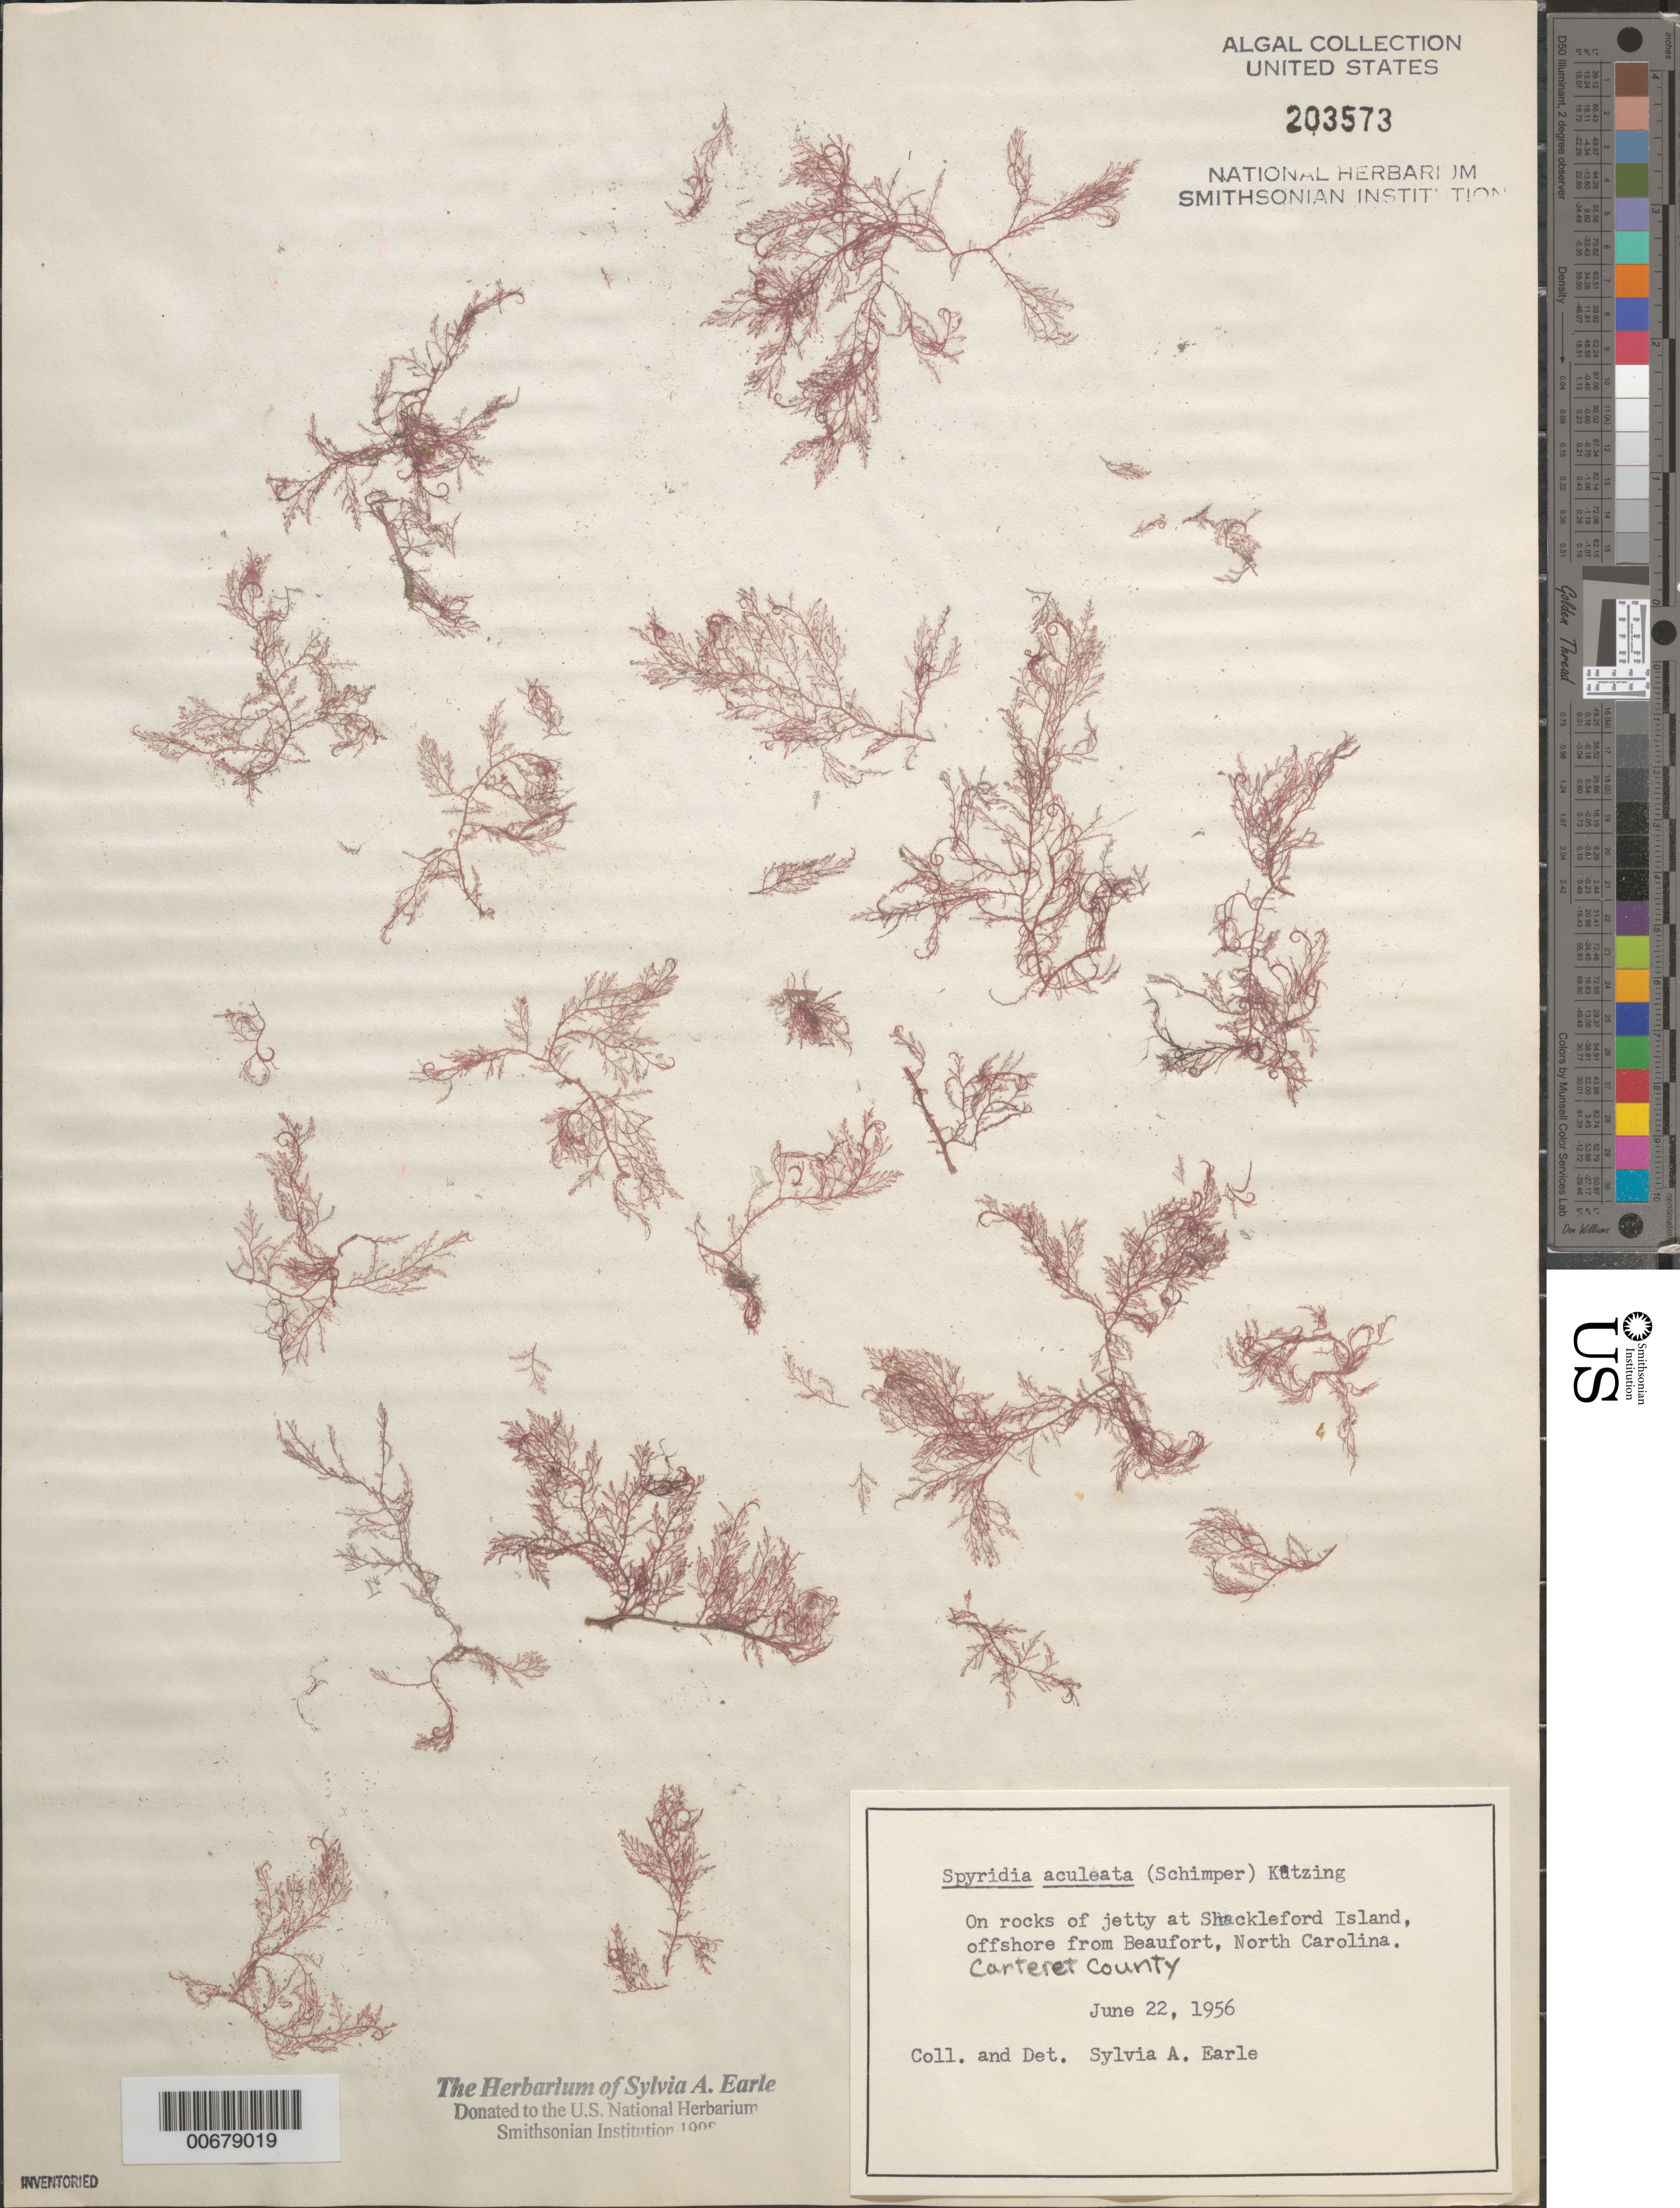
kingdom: Plantae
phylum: Rhodophyta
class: Florideophyceae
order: Ceramiales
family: Spyridiaceae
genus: Spyridia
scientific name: Spyridia aculeata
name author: (C. Agardh ex Decne.) Kütz.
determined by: Earle, S. A.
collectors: S. A. Earle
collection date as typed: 22 Jun 1956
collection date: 1956-06-22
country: United States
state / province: North Carolina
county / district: Carteret County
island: Shackleford Island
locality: Off Beaufort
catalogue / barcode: US 203573